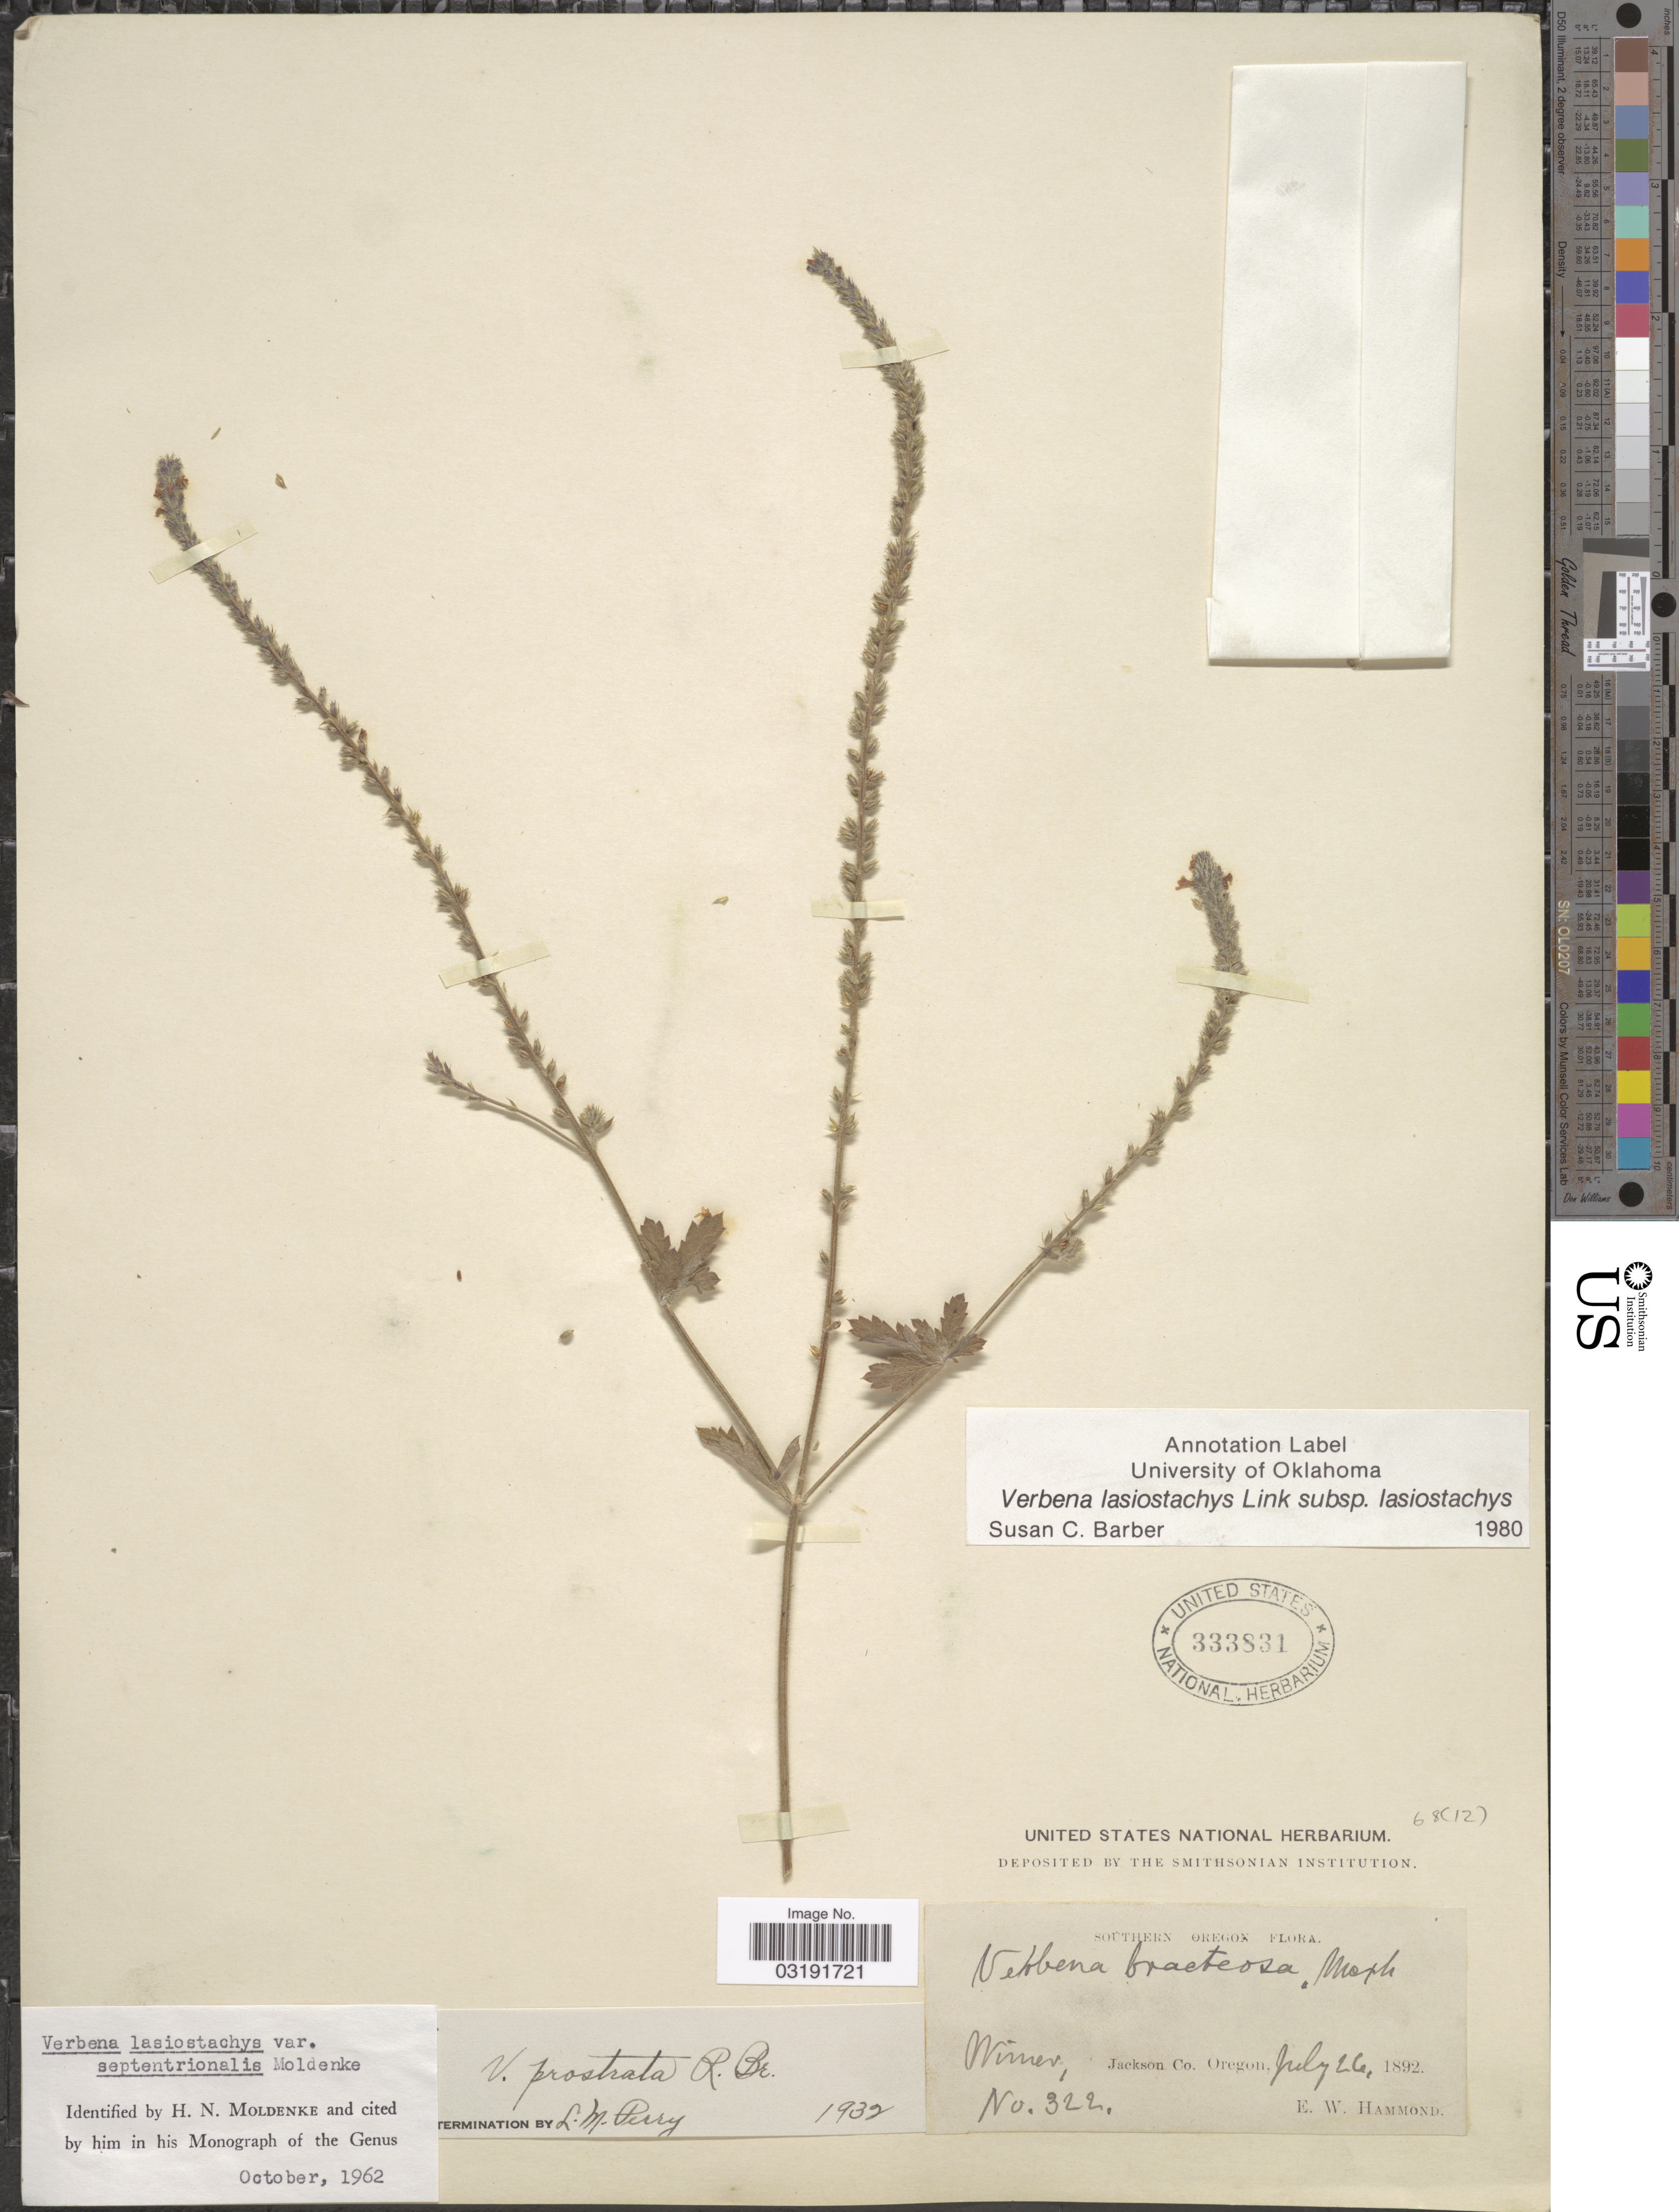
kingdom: Plantae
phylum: Tracheophyta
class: Magnoliopsida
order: Lamiales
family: Verbenaceae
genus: Verbena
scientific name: Verbena lasiostachys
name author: Link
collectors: E. Hammond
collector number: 322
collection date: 1892-07-26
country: United States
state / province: Oregon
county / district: Jackson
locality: Southern Oregon. Wimer, Jackson Co.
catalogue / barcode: US 333831